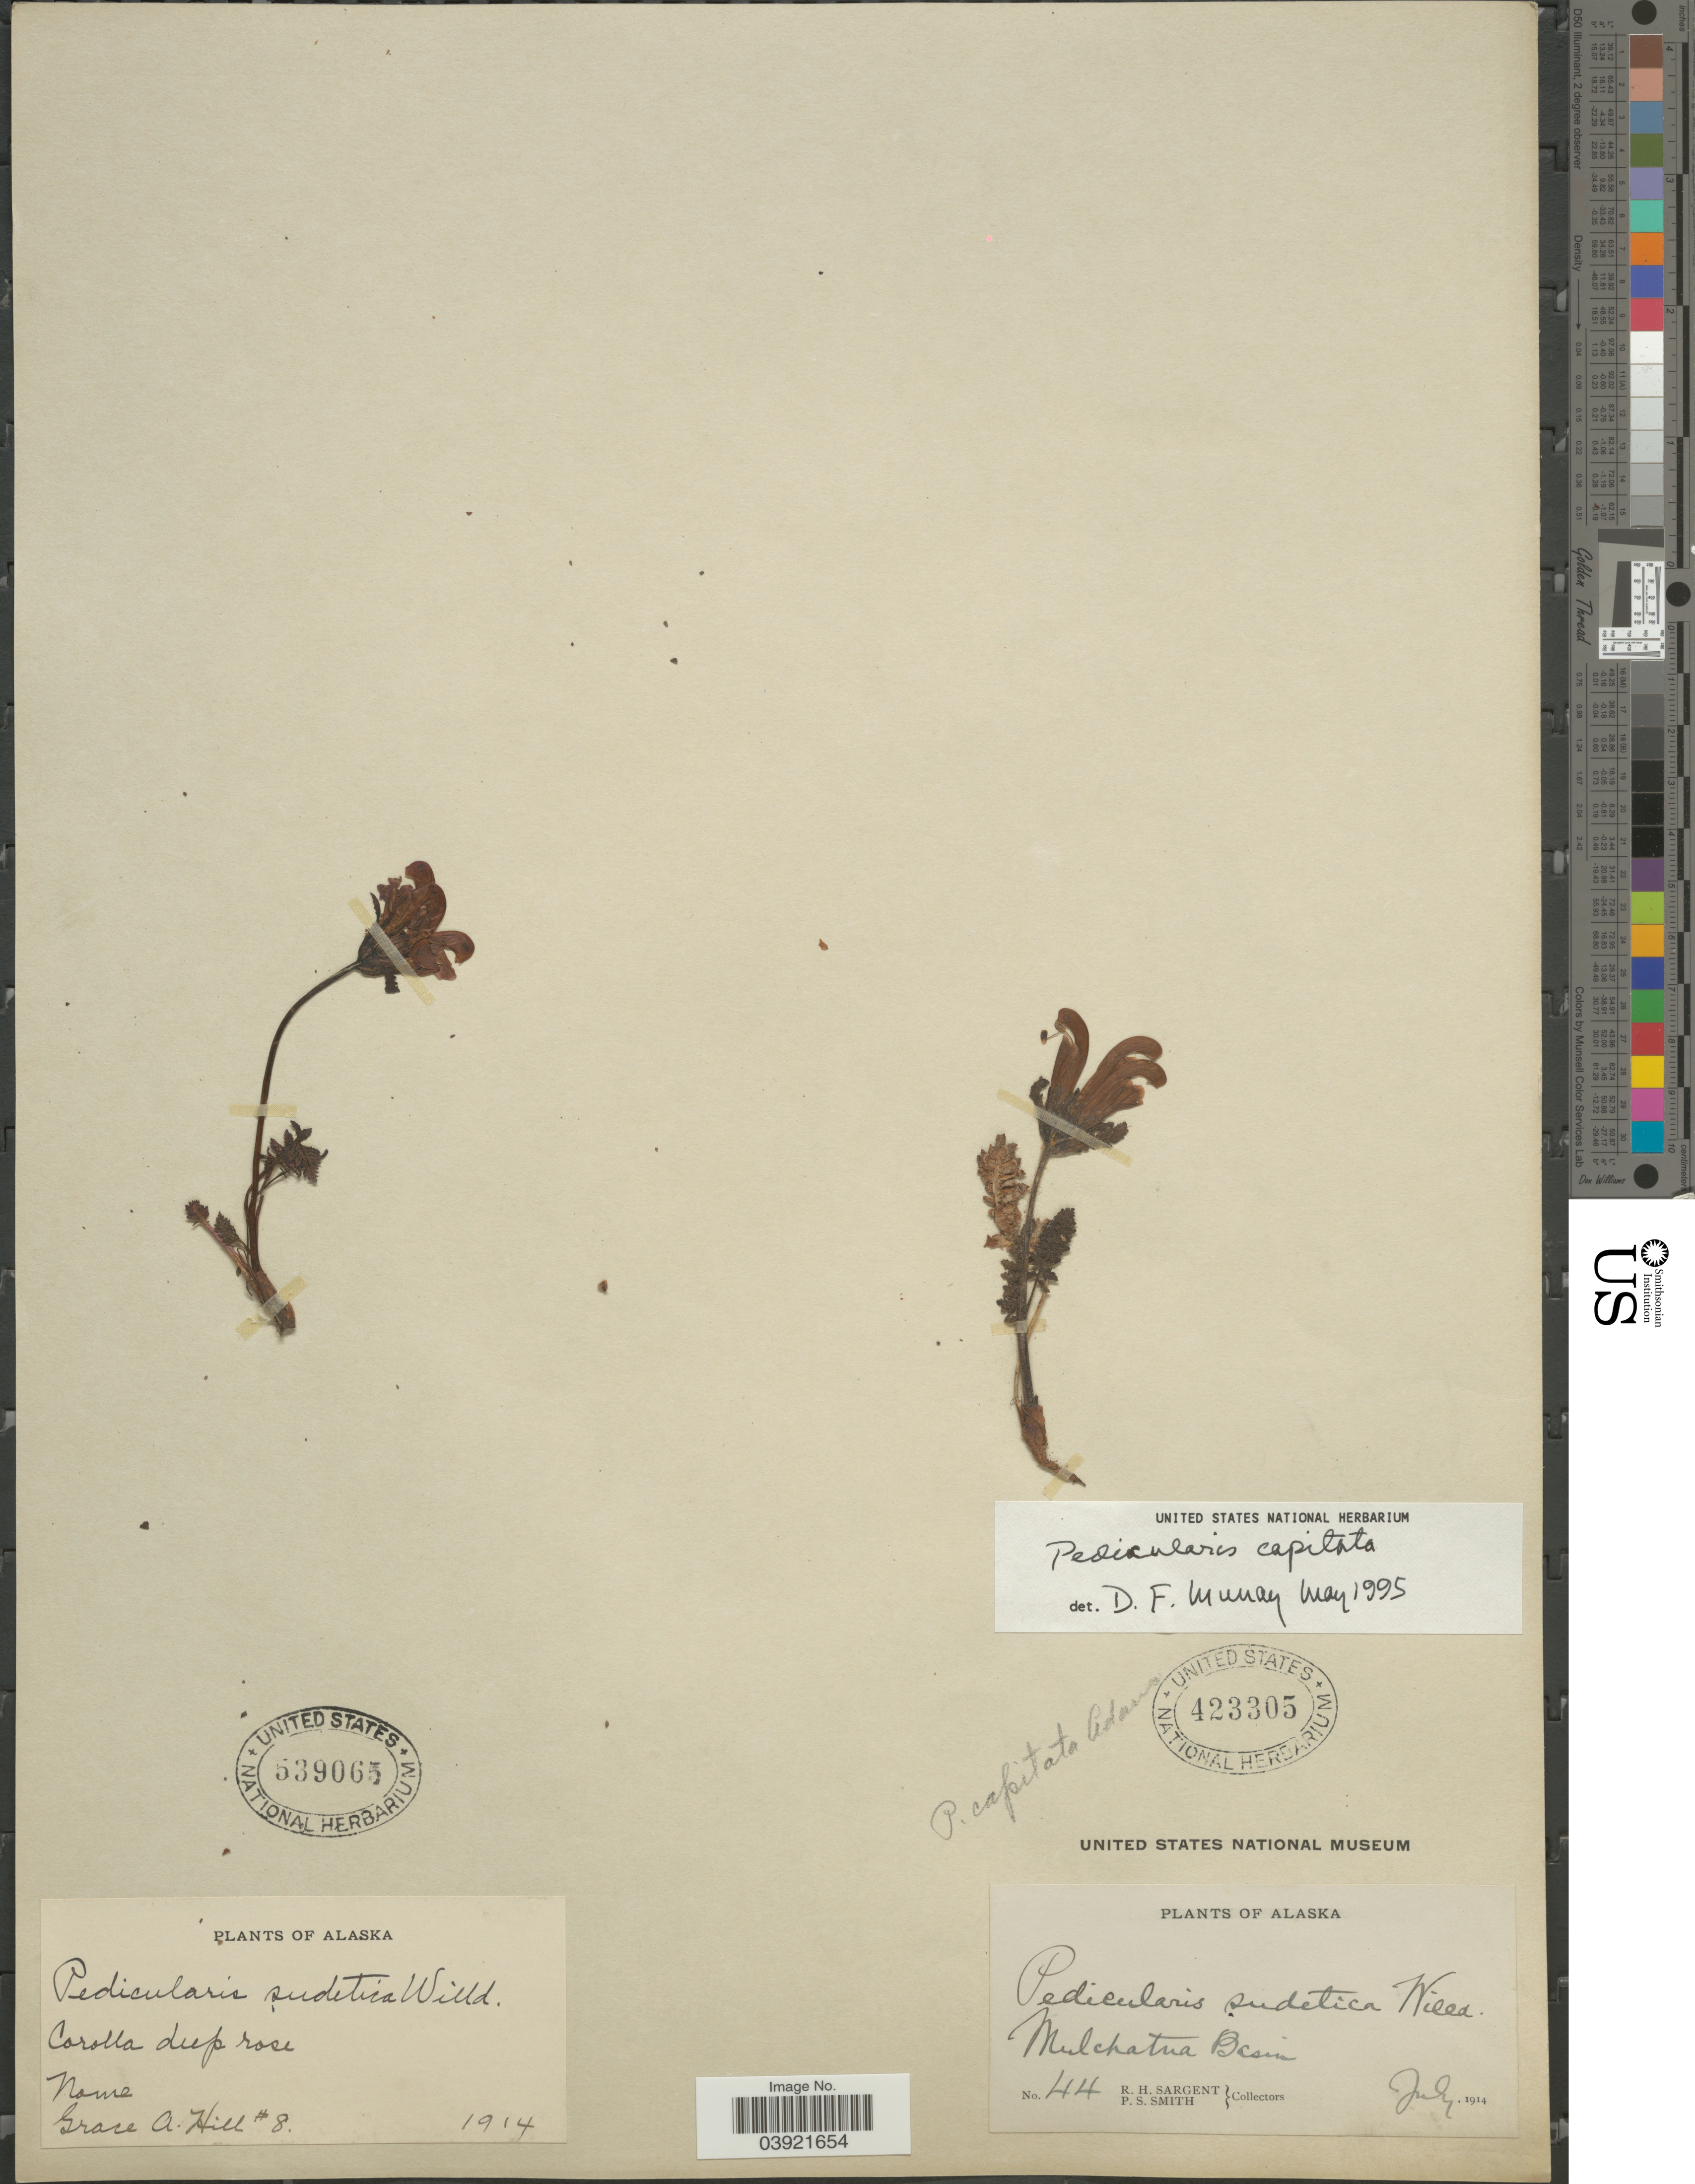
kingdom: Plantae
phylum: Tracheophyta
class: Magnoliopsida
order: Lamiales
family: Orobanchaceae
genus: Pedicularis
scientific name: Pedicularis capitata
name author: Adams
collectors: G. A. Hill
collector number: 8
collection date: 1914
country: United States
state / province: Alaska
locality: Nome.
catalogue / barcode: US 539065